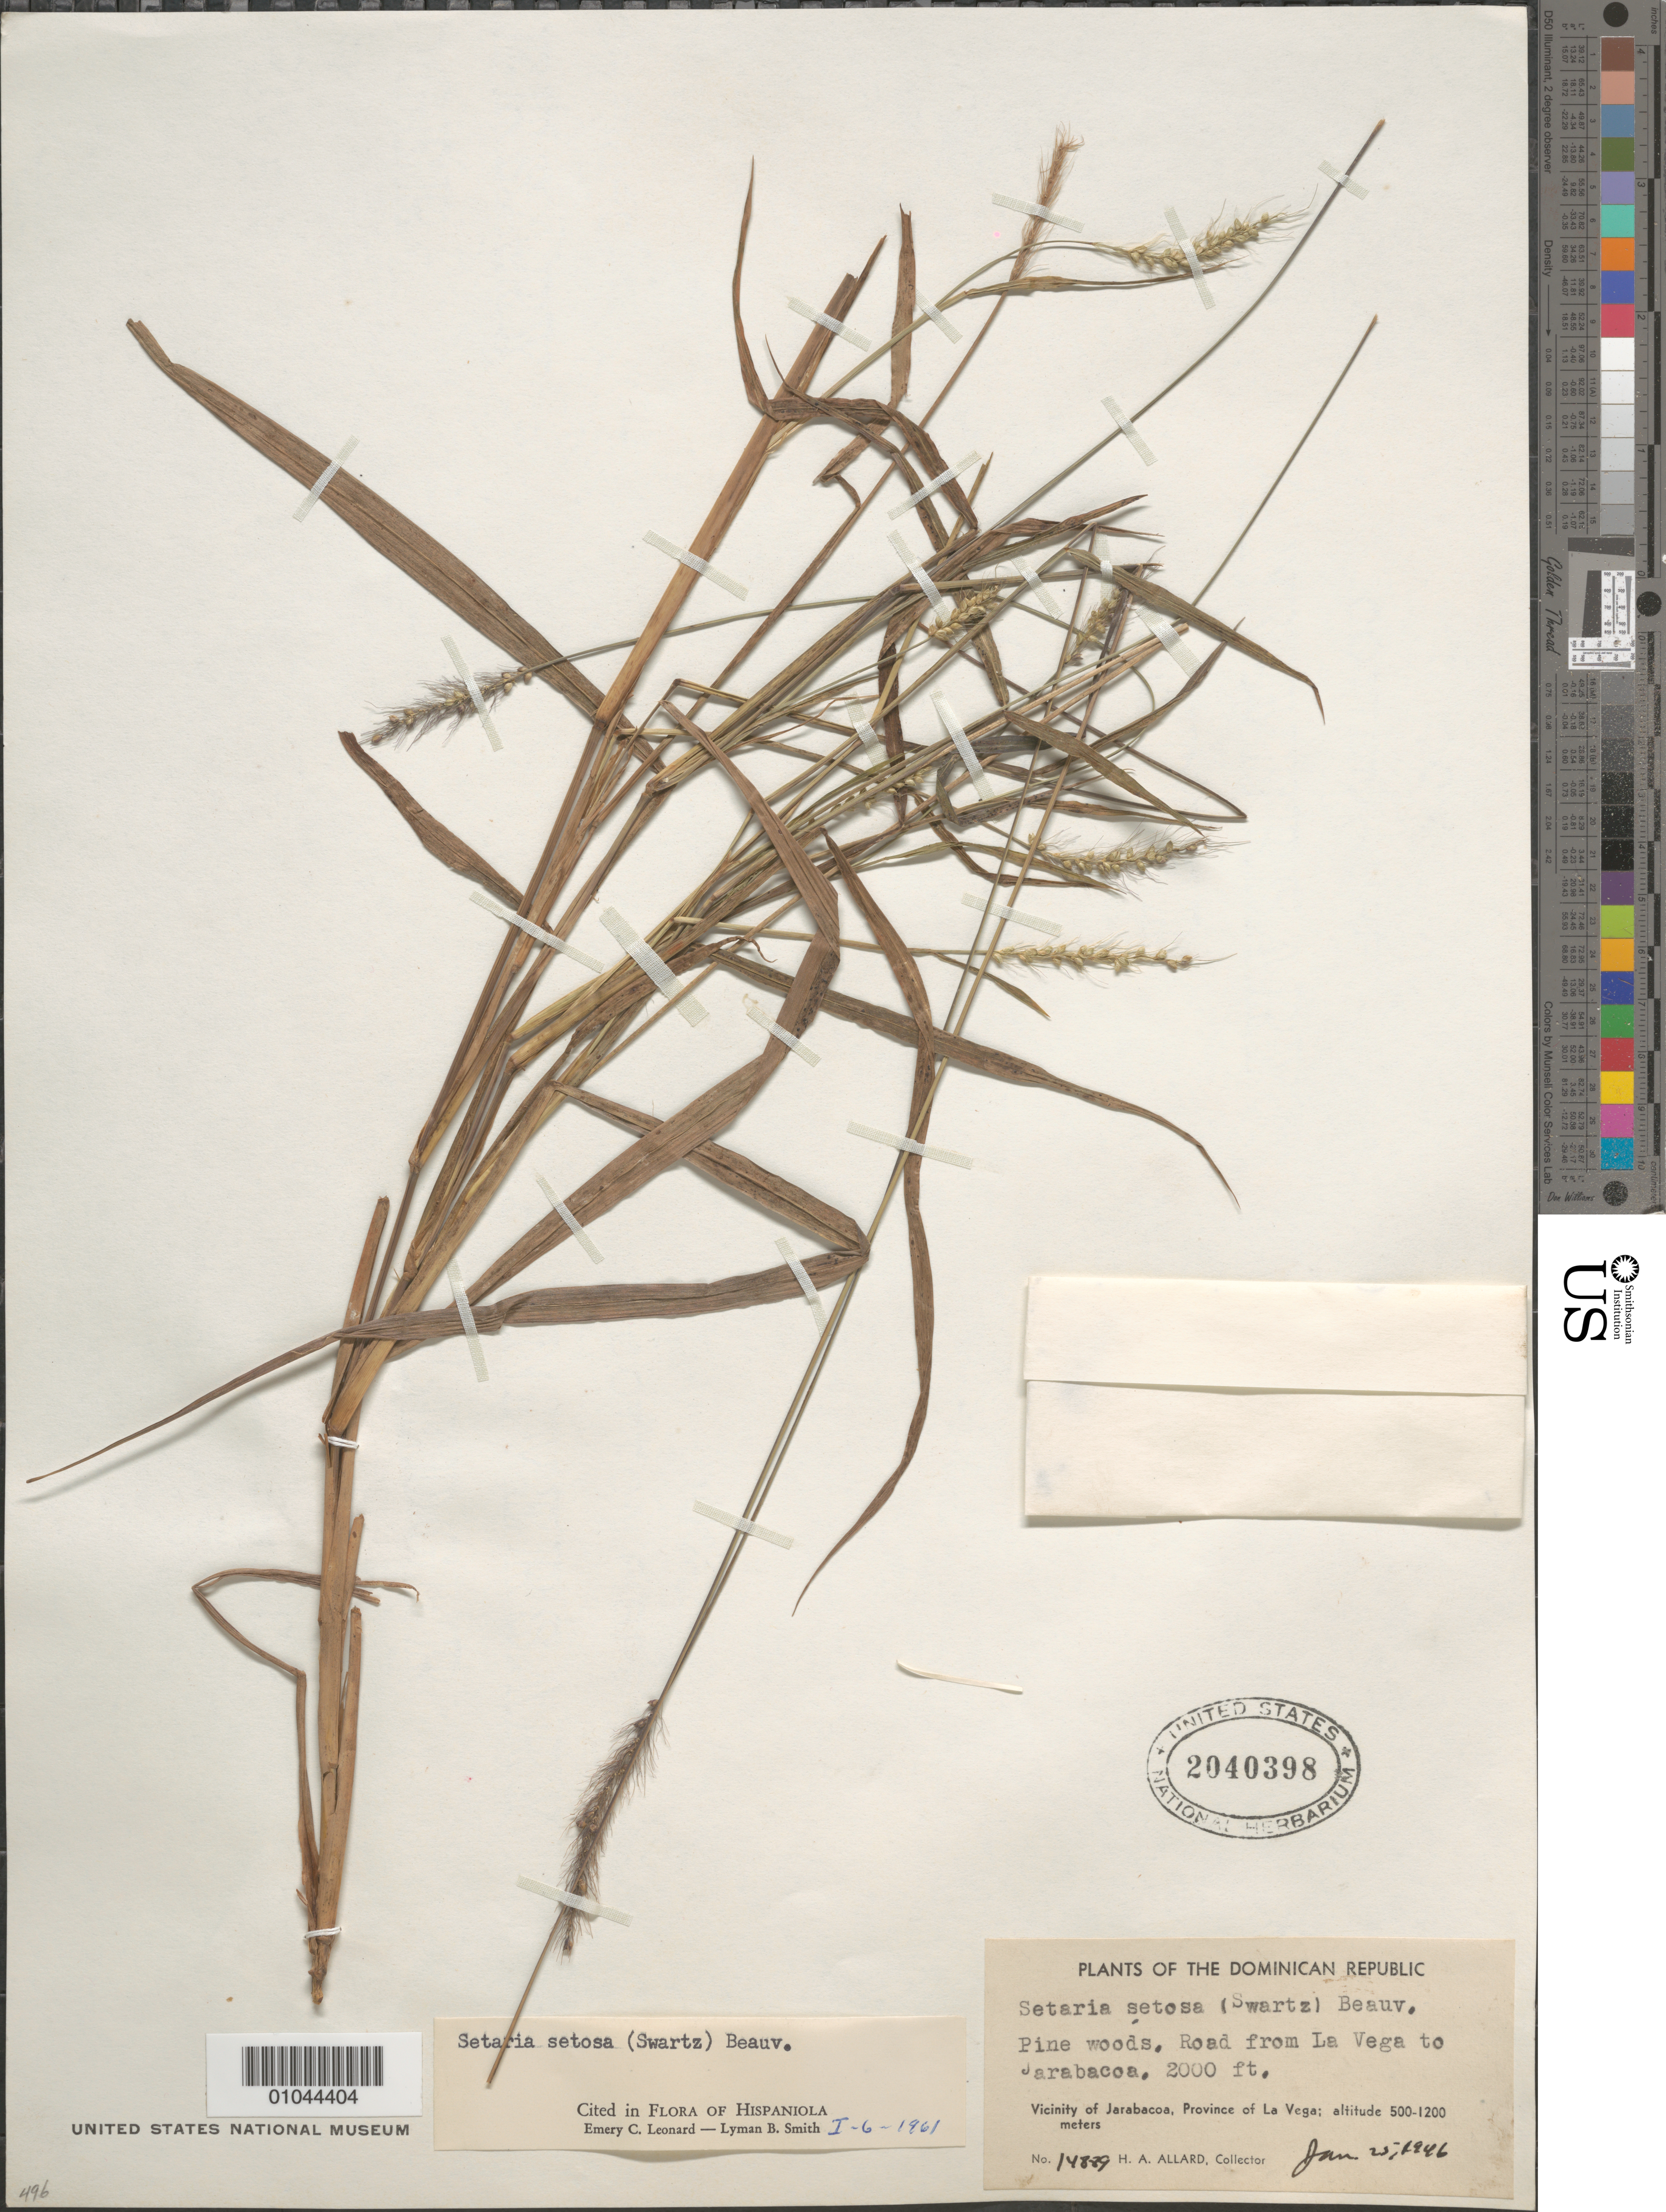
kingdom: Plantae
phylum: Tracheophyta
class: Liliopsida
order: Poales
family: Poaceae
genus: Setaria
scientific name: Setaria setosa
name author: (Sw.) P. Beauv.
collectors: H. A. Allard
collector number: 14889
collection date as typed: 25 Jan 1946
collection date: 1946-01-25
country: Dominican Republic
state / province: La Vega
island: Hispaniola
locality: Vicinity of Jarabacoa, road from La Vega to Jarabacoa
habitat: pine woods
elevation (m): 2000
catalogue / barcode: US 2040398